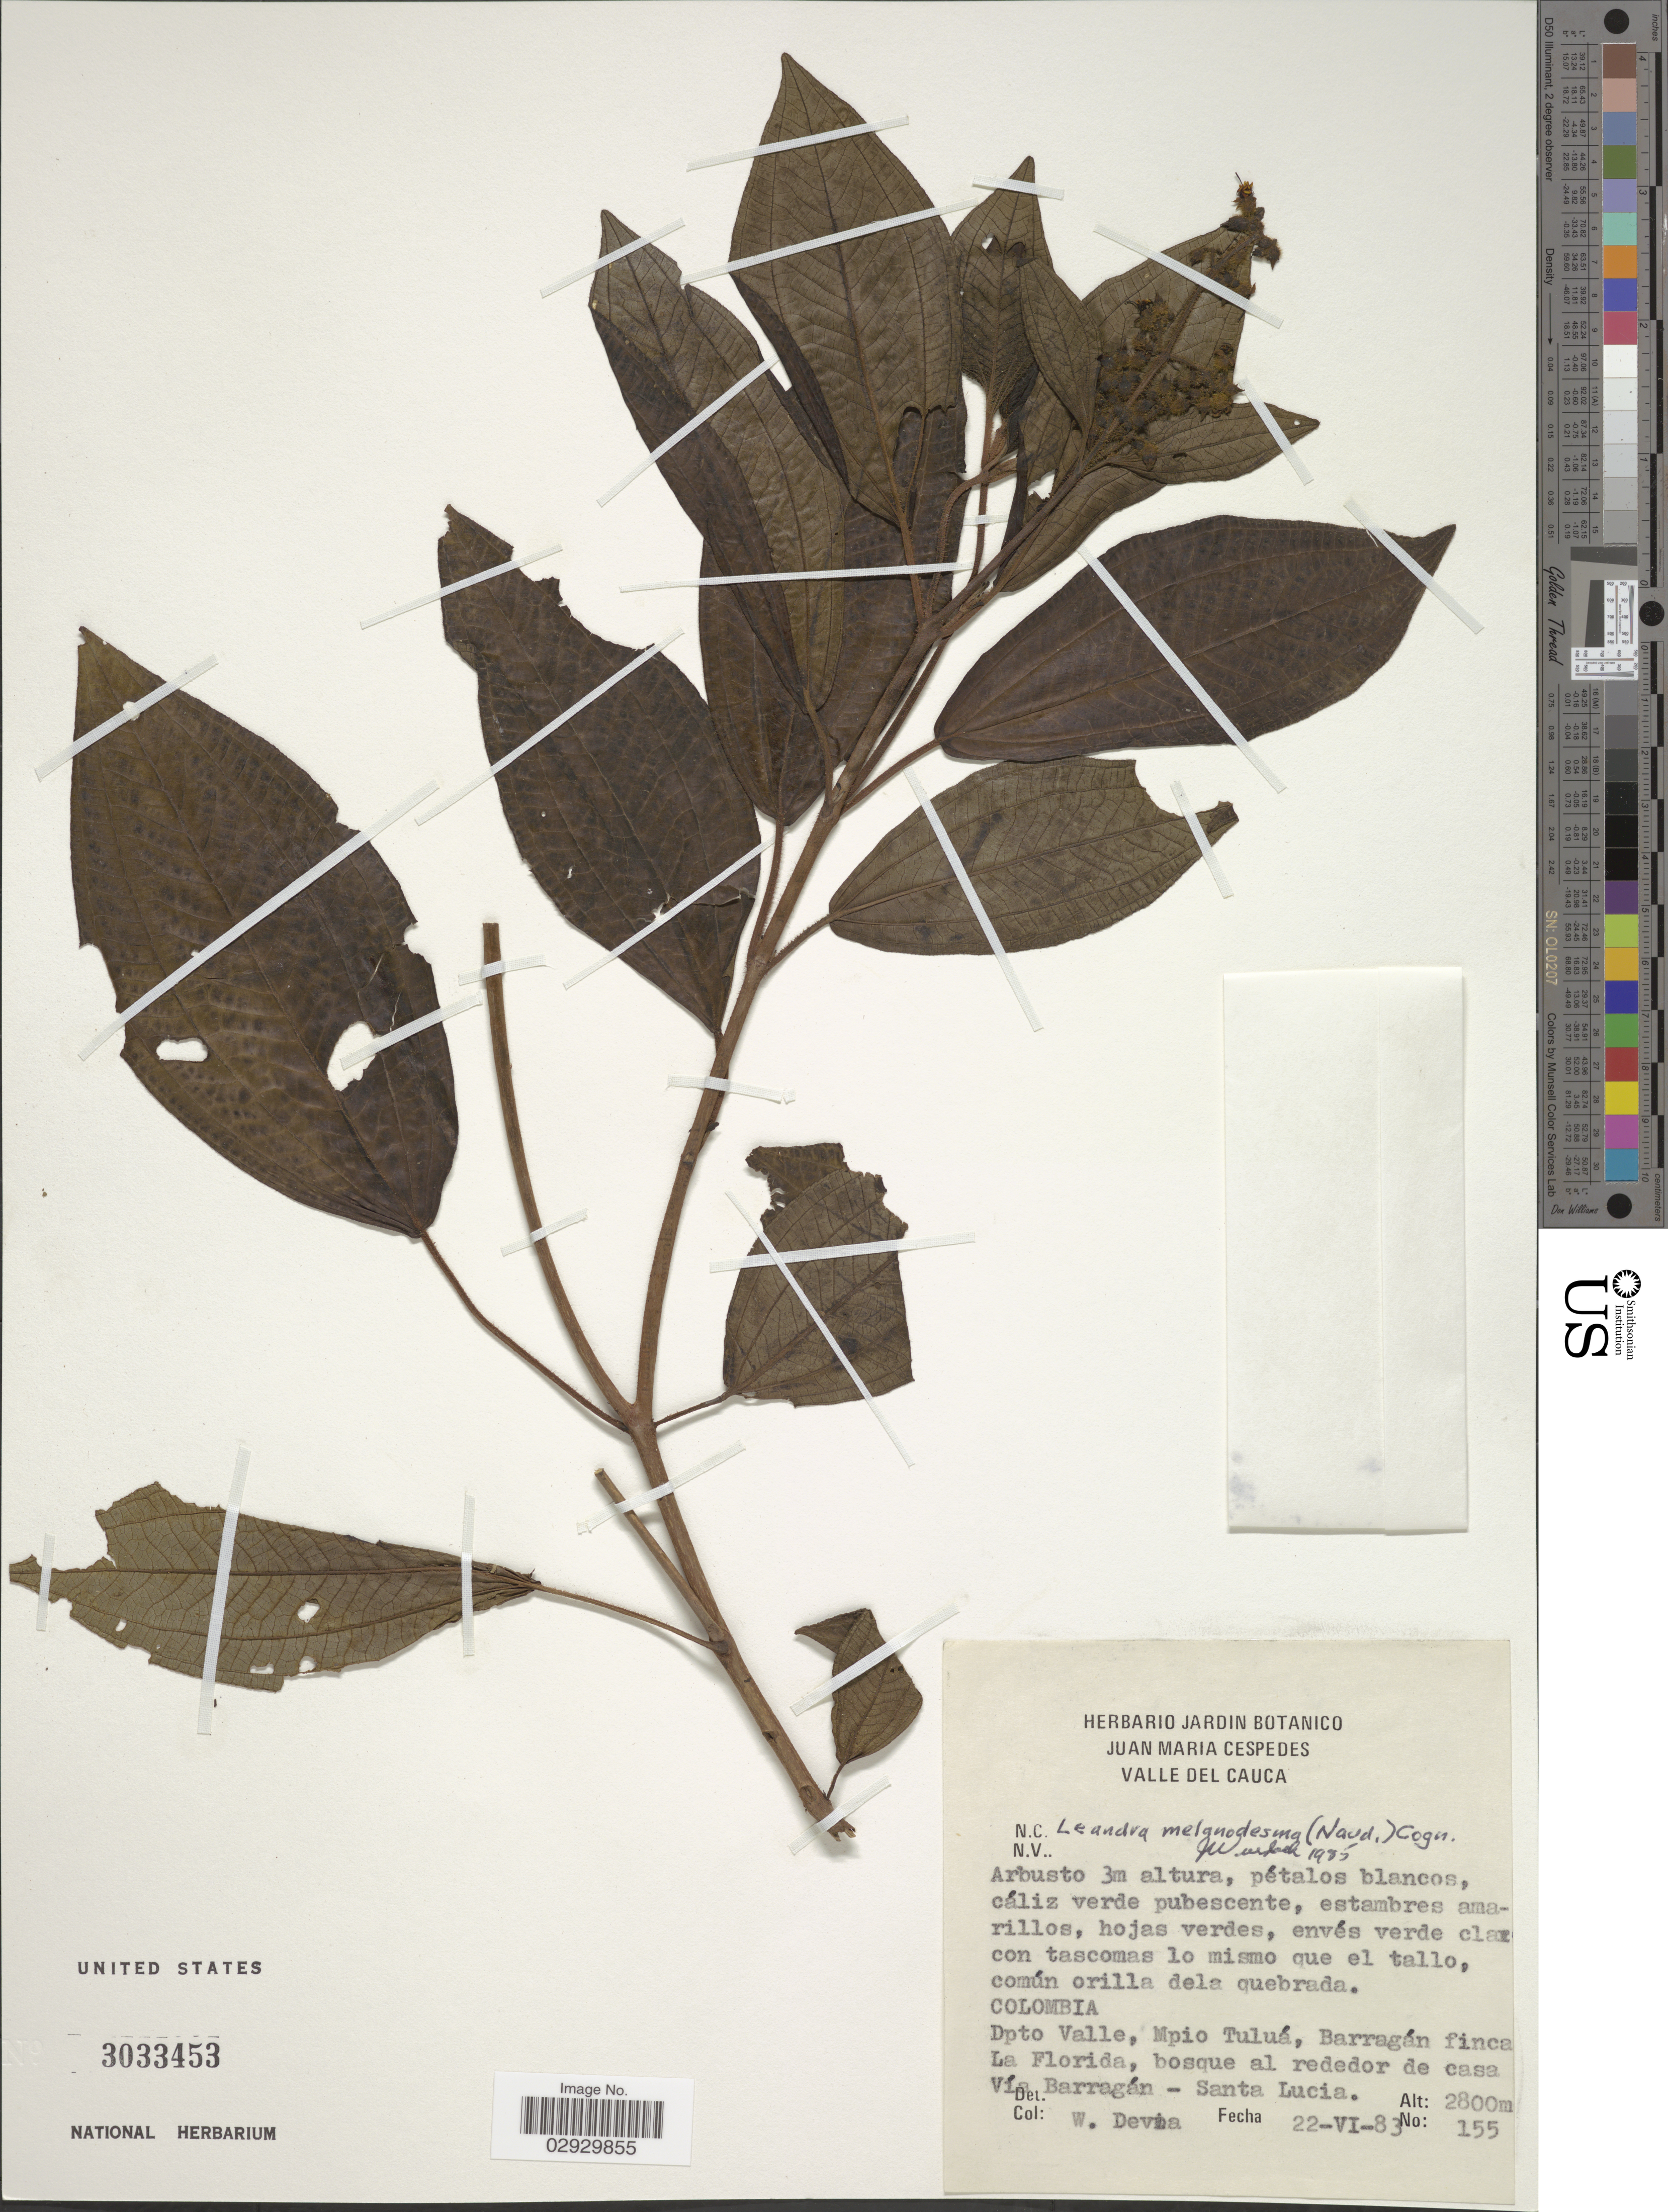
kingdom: Plantae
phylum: Tracheophyta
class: Magnoliopsida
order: Myrtales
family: Melastomataceae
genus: Leandra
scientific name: Leandra melanodesma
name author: (Naudin) Cogn.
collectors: W. Devia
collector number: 155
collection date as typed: Transcribed d/m/y: 22/6/83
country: Colombia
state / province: Valle del Cauca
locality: Dpto. Valle. Mpio Tuluá, Barragán finca La Florida, bosque al rededor de casa vía Barragán - Santa Lucia.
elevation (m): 2800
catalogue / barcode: US 3033453